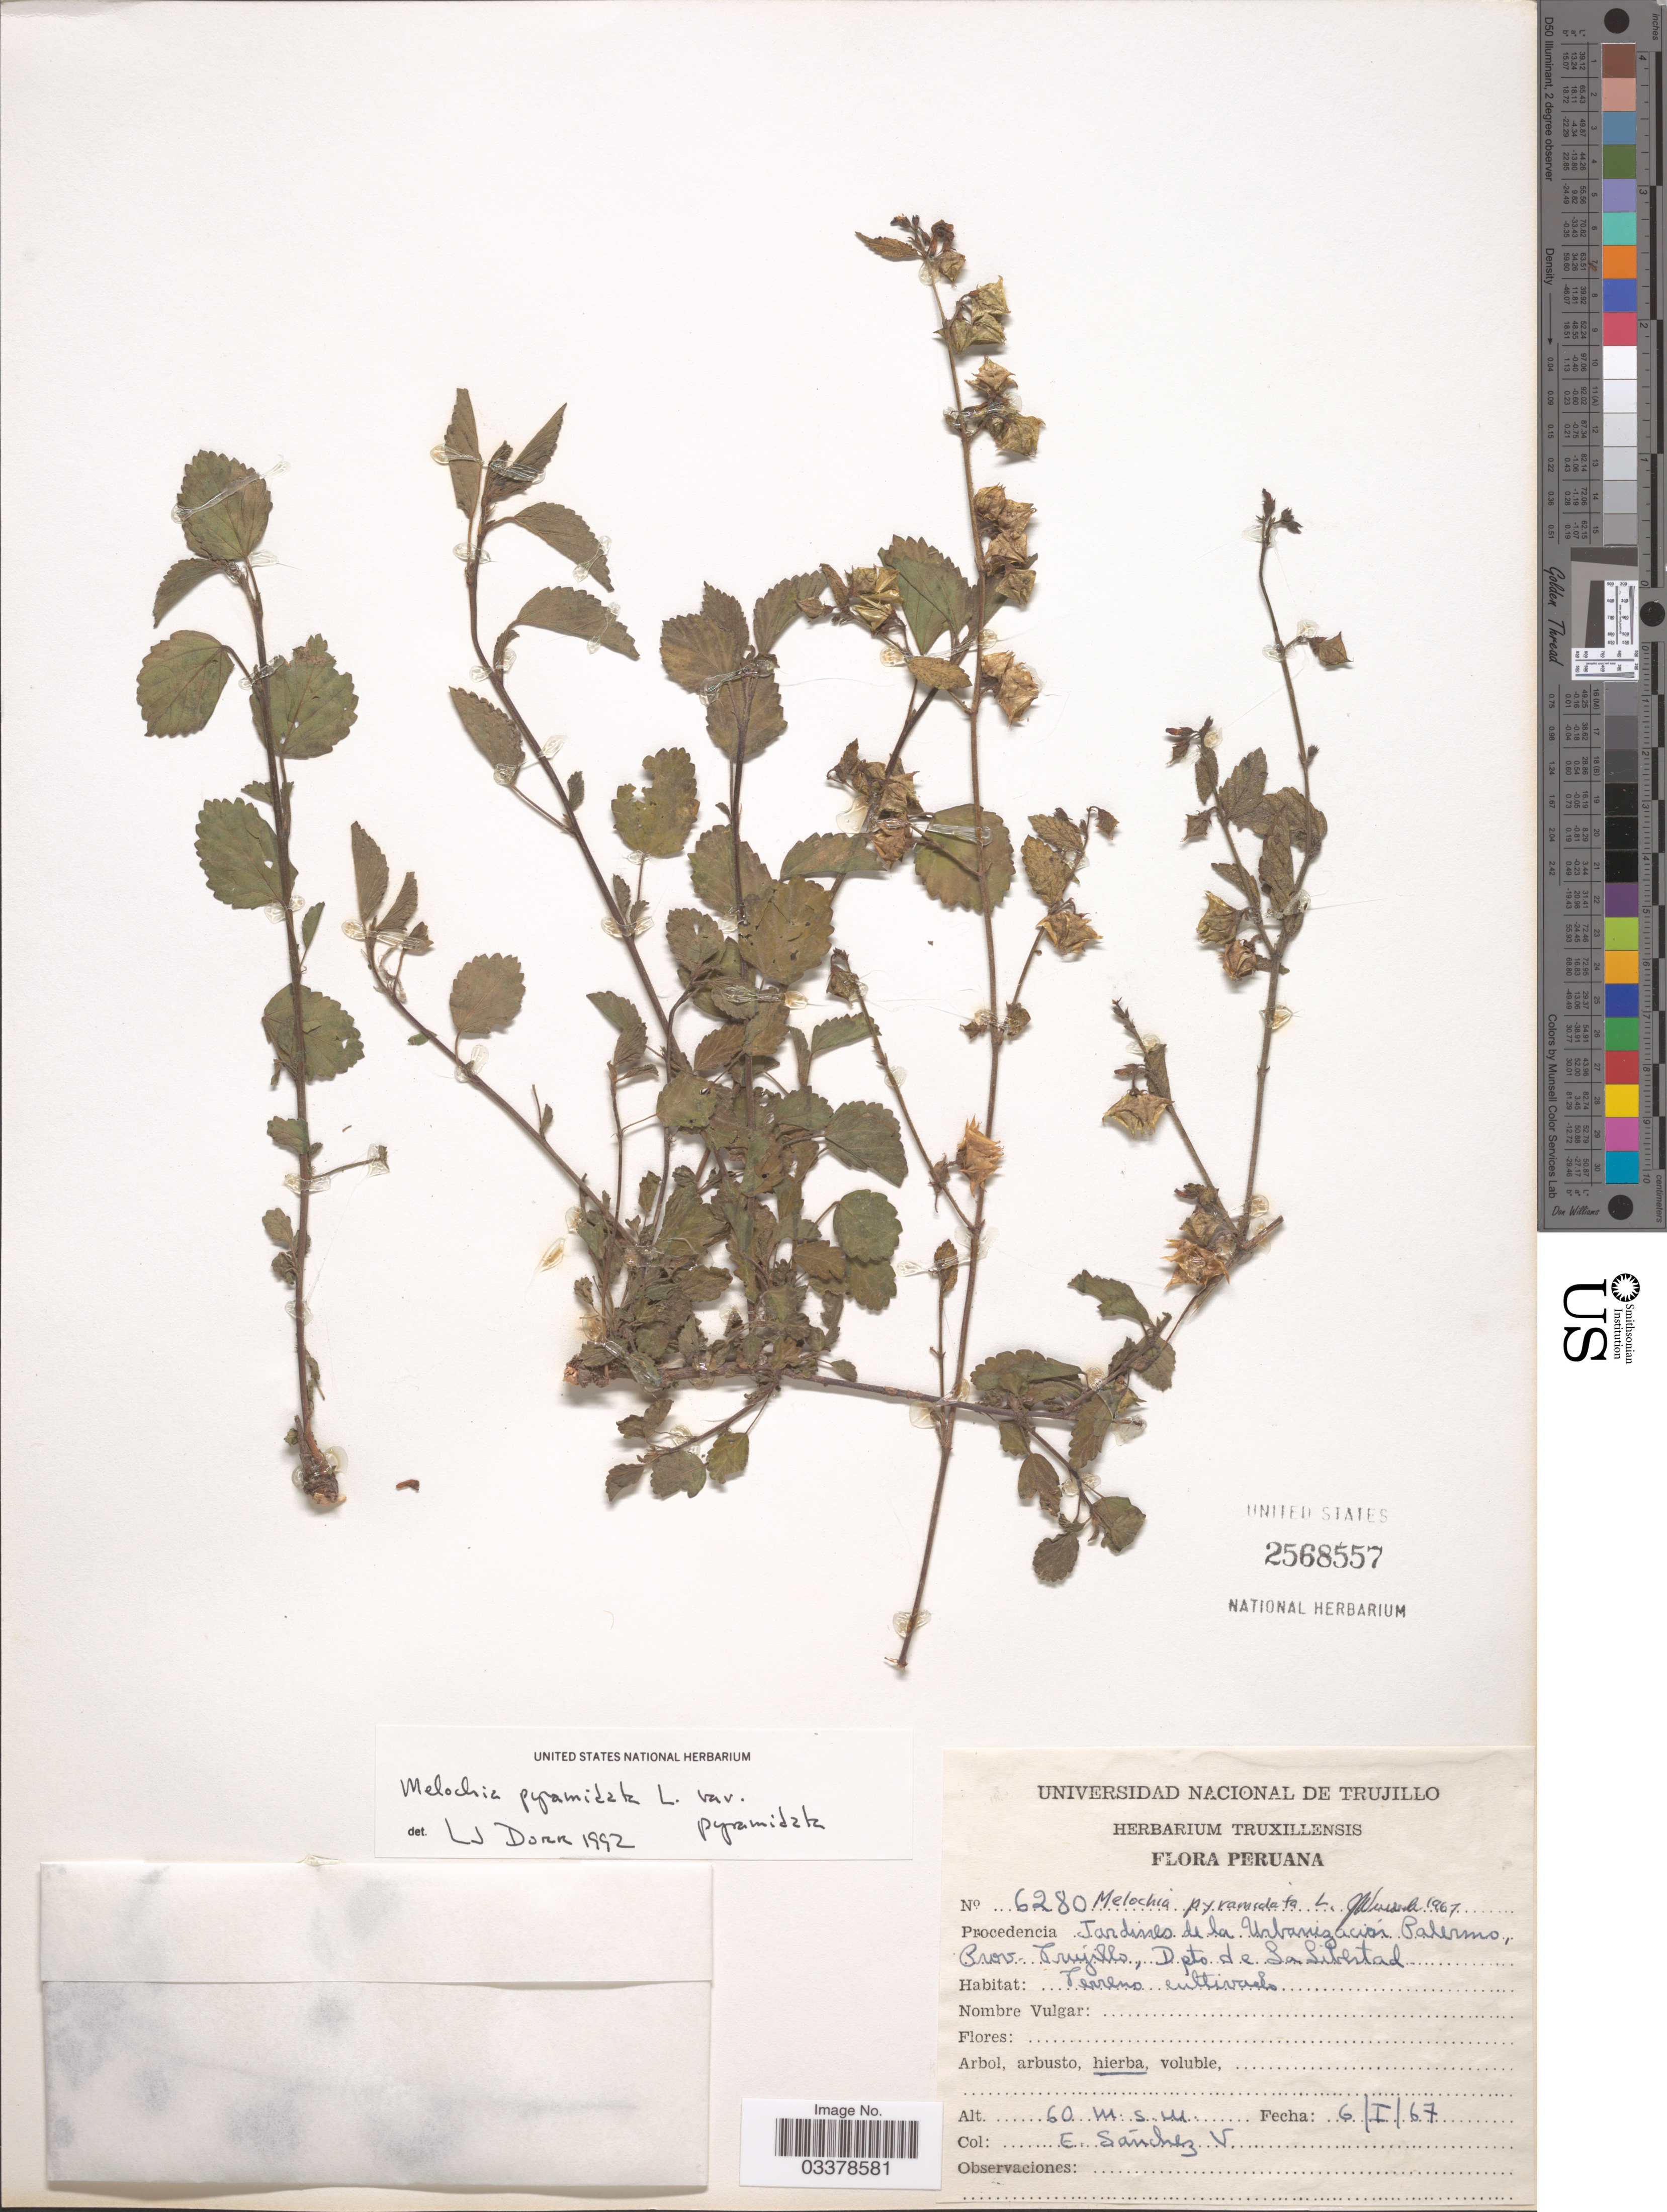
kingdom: Plantae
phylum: Tracheophyta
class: Magnoliopsida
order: Malvales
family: Malvaceae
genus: Melochia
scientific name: Melochia pyramidata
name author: L.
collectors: E. Sánchez V.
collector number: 6280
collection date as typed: Transcribed d/m/y: 6/1/67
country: Peru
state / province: La Libertad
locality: Jardines de la Urbanización Palermo, Prov. Trujillo, Dpto. de La Libertad. Terreno cultivado.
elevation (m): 60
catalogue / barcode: US 2568557